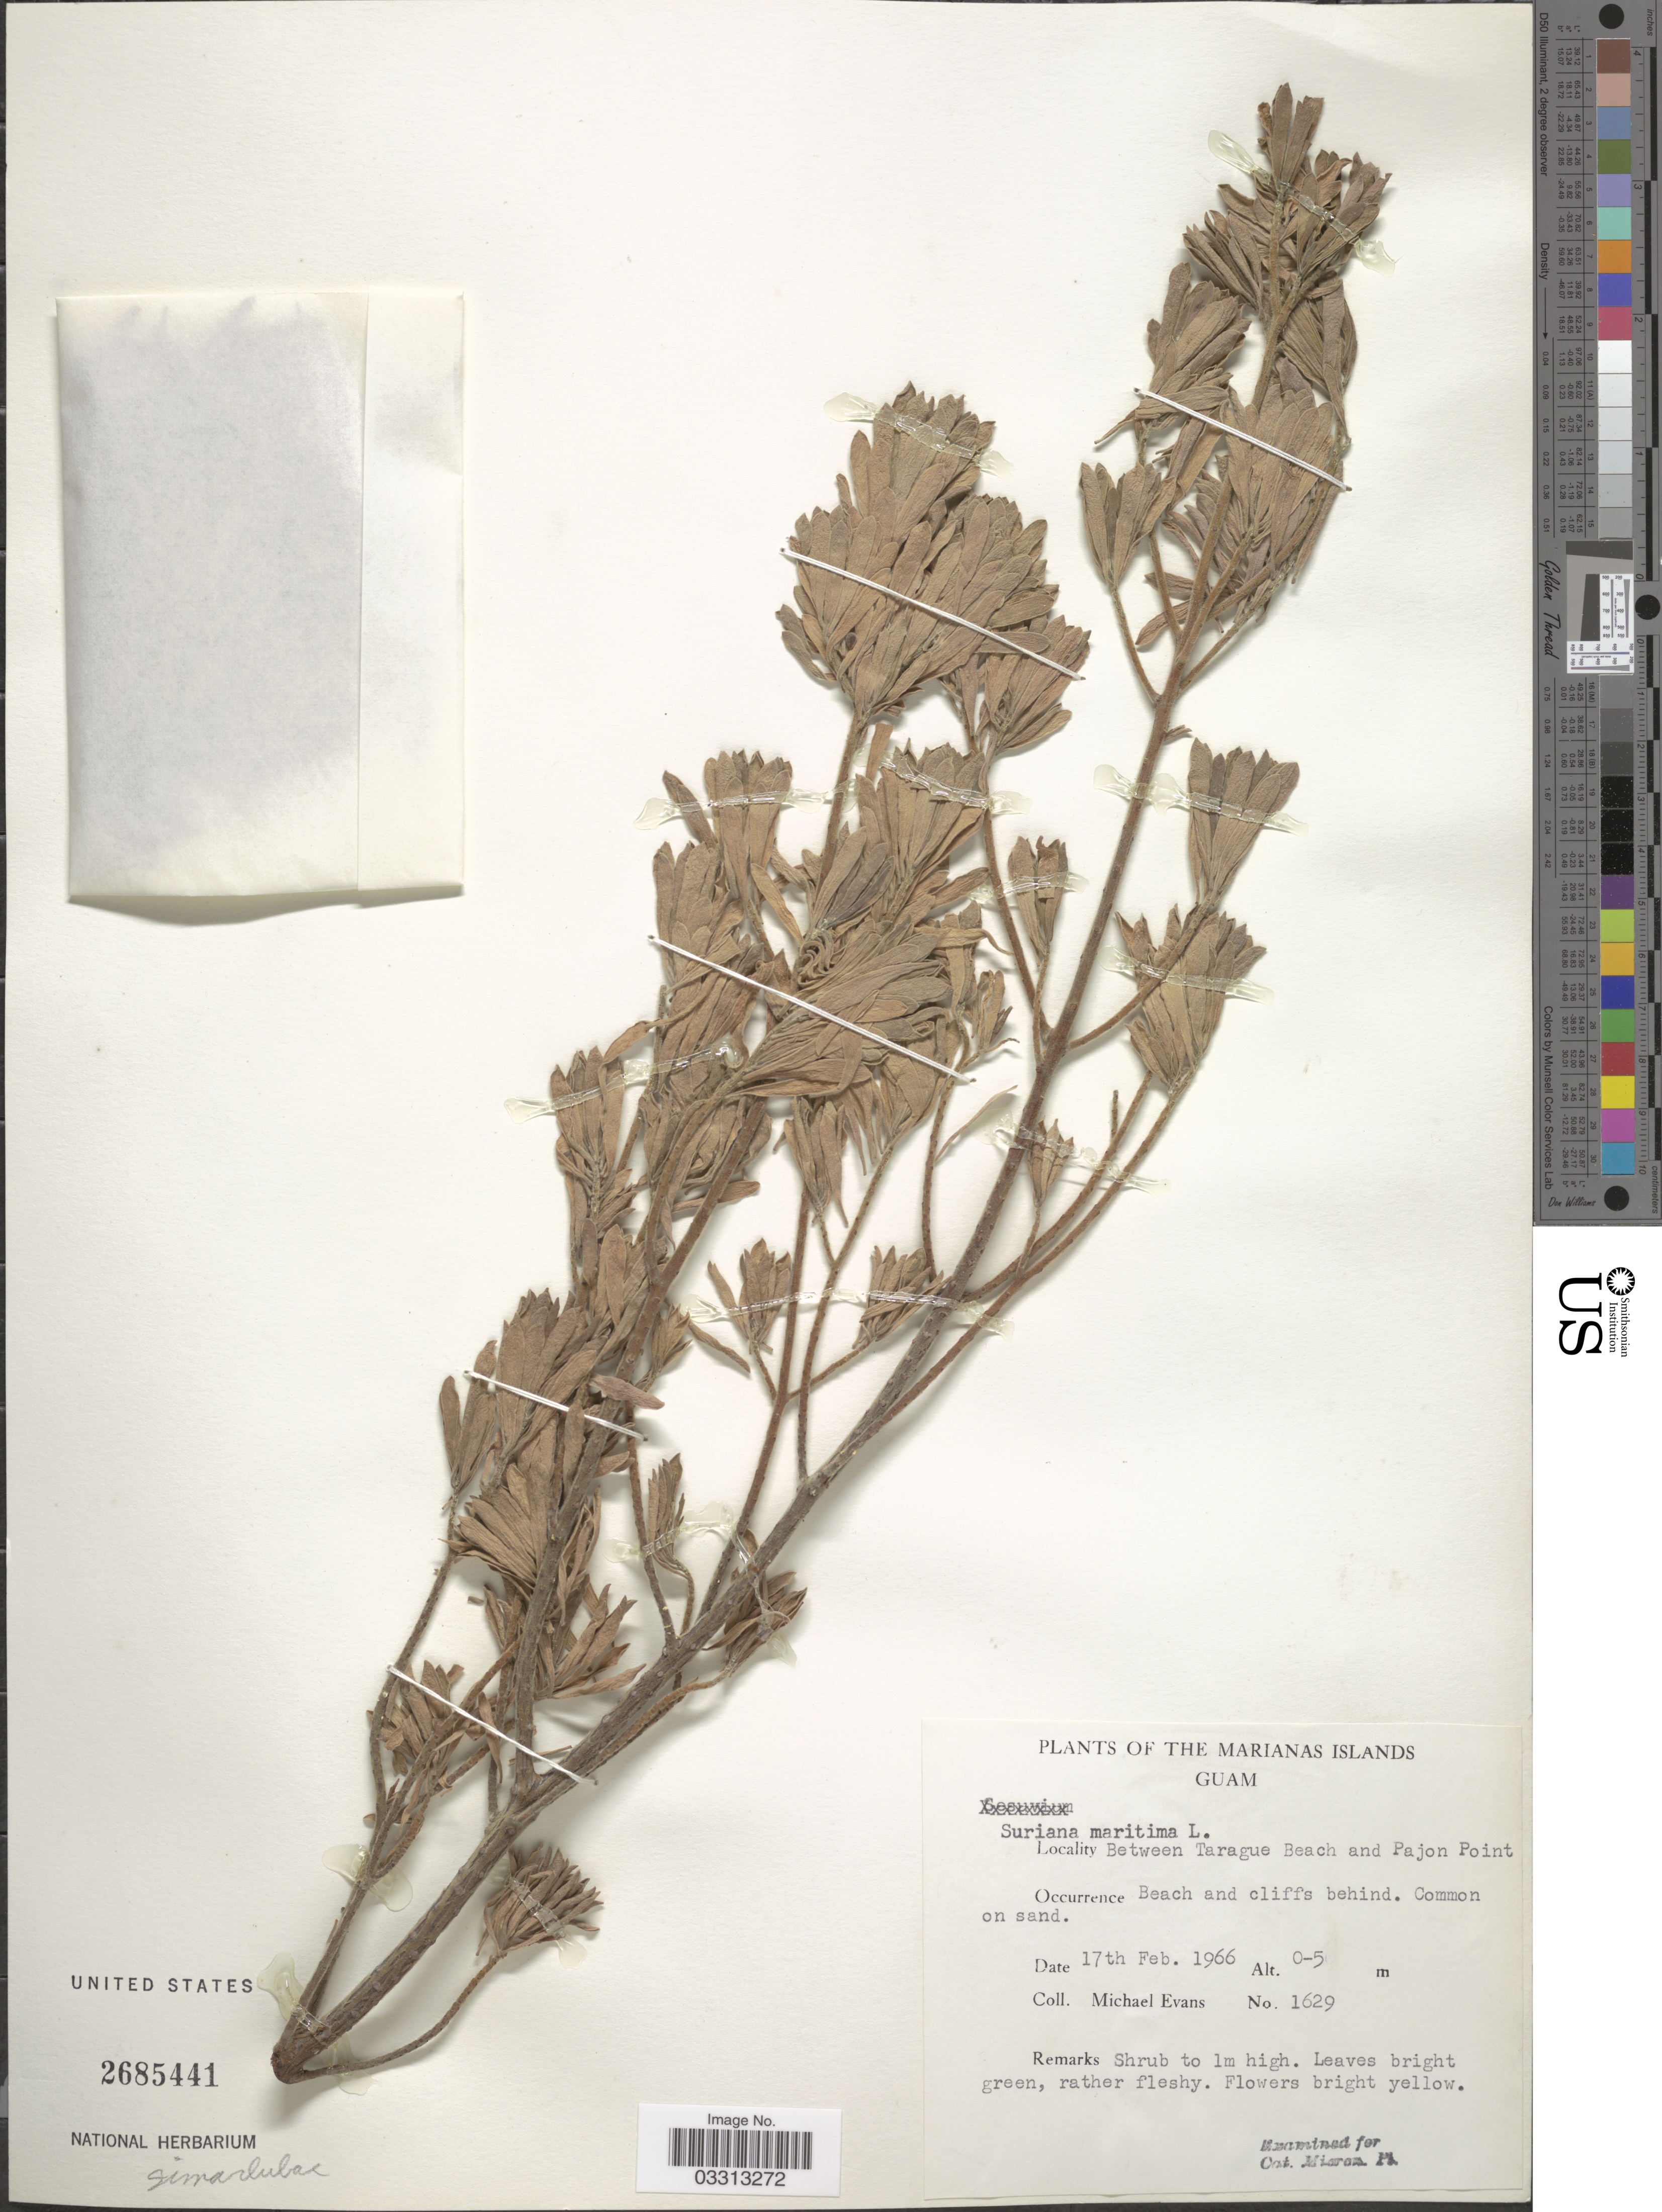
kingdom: Plantae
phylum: Tracheophyta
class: Magnoliopsida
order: Fabales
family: Surianaceae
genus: Suriana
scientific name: Suriana maritima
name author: L.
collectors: M. Evans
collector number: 1629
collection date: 1966-02-17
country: Guam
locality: The Marianas Islands. Between Tarague Beach and Pajon Point.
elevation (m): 0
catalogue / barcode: US 2685441